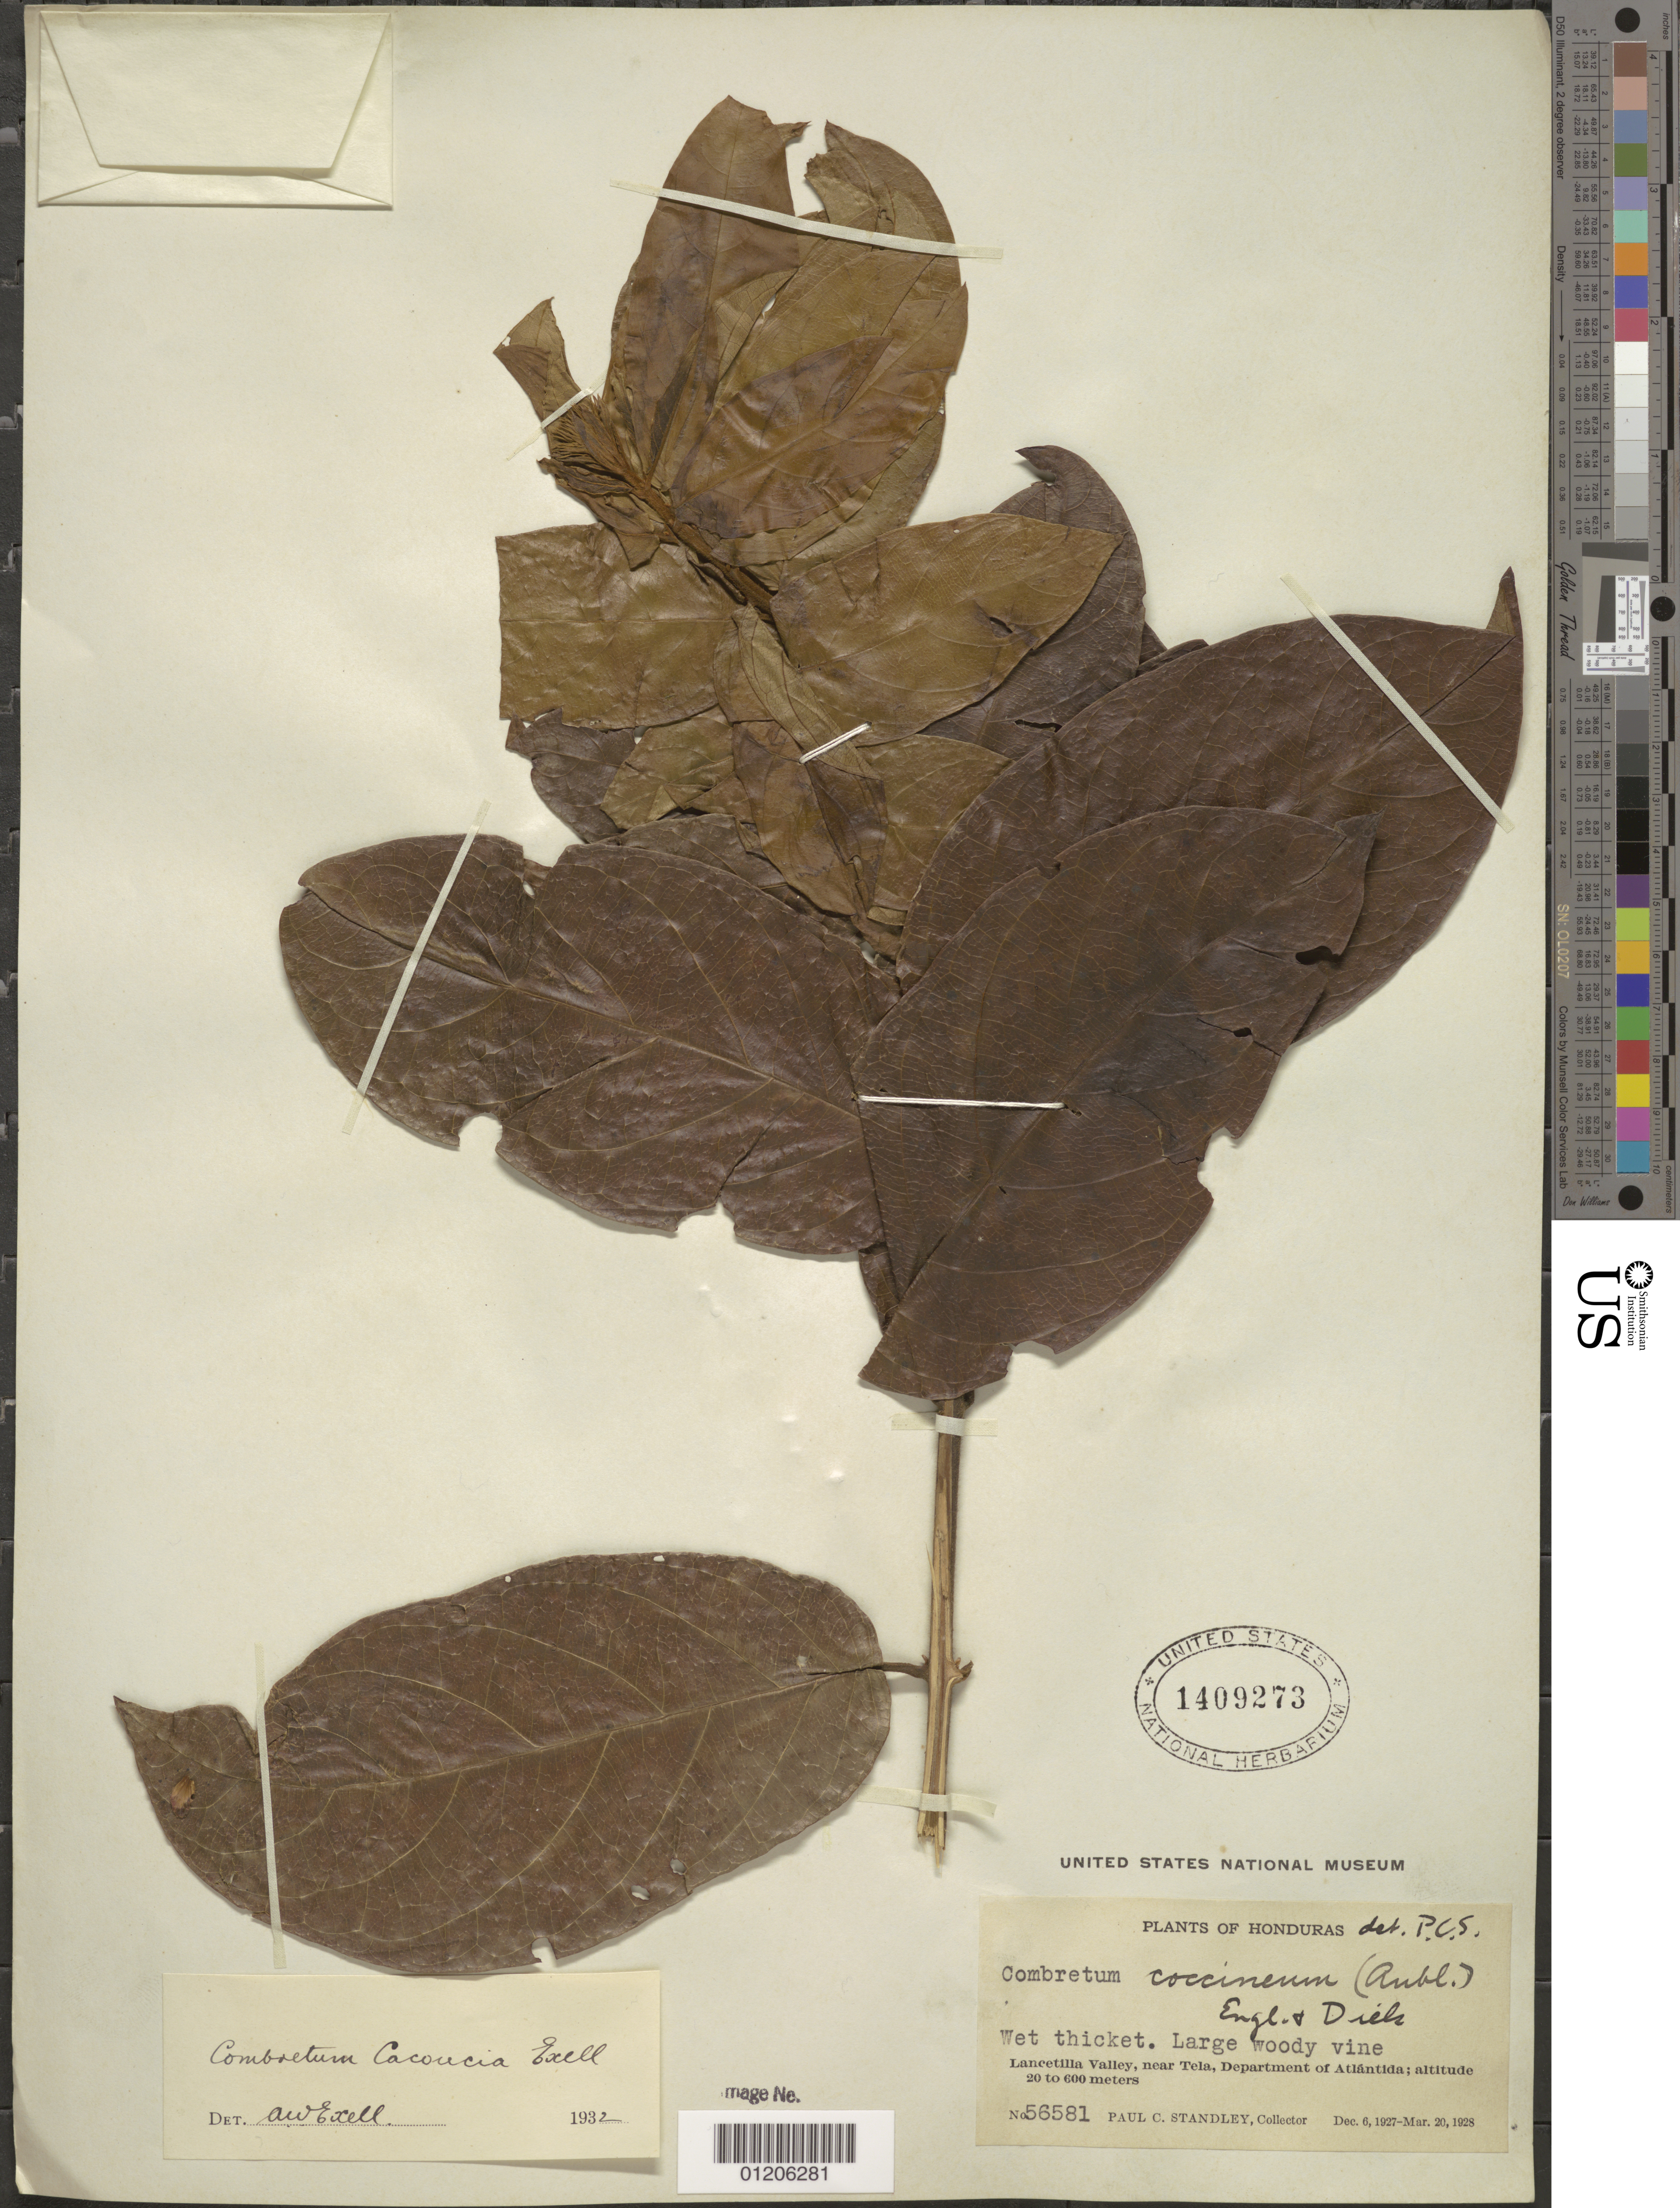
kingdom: Plantae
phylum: Tracheophyta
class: Magnoliopsida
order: Myrtales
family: Combretaceae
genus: Combretum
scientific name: Combretum cacoucia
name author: Exell ex Sandwith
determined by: Exell, A. W.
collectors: P. C. Standley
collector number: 56581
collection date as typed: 06 Dec 1927 to 20 Mar 1928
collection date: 1927-12-06/1928-03-20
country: Honduras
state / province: Atlántida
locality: Lancetilla Valley, near Tela, Department of Atlántida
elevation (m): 20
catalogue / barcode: US 1409273